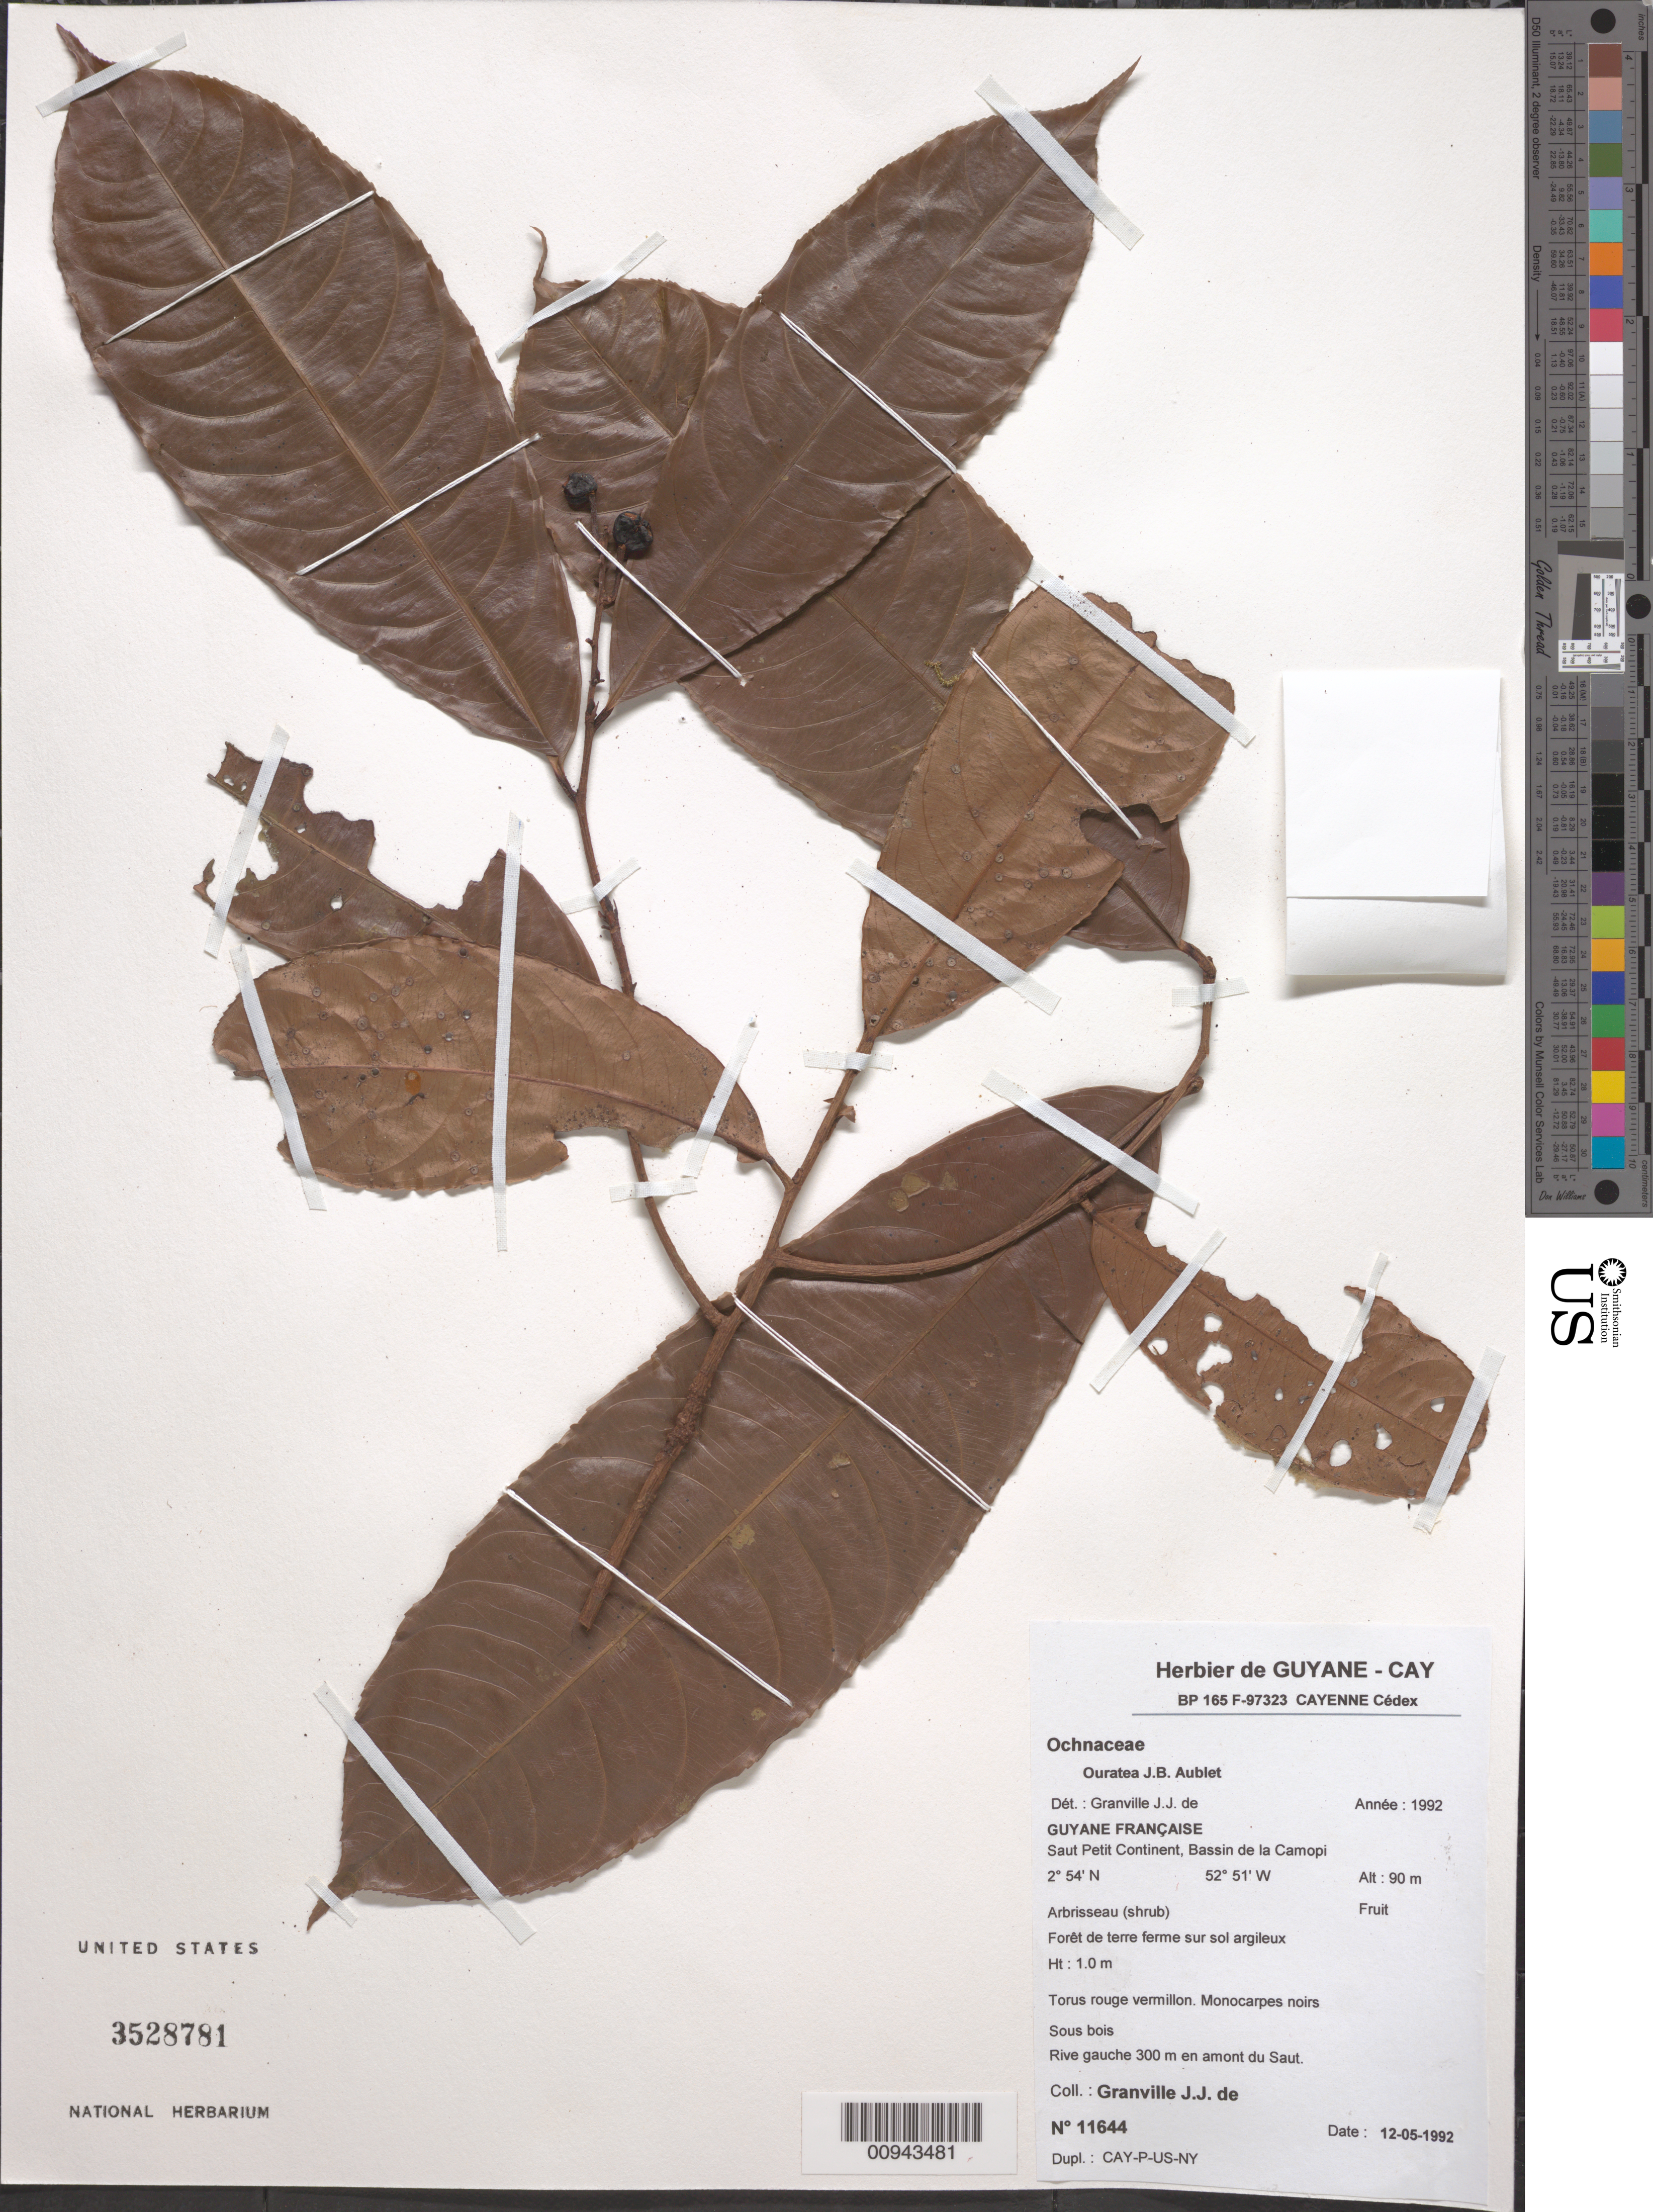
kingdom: Plantae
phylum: Tracheophyta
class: Magnoliopsida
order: Malpighiales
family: Ochnaceae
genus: Ouratea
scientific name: Ouratea sp.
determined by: Granville, J. J. de, (CAY), Institut de Recherche pour le Developpement (IRD) (FRENCH GUIANA)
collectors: J.-J. de Granville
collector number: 11644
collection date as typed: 12-May-92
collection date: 1992-05-12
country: French Guiana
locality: Saut Petit Continent, Bassin de la Camopi. Rive gauche 200m en amont du Saut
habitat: Foret de terre ferme su sol argileux. Sous bois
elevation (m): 90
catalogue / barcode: US 3528781